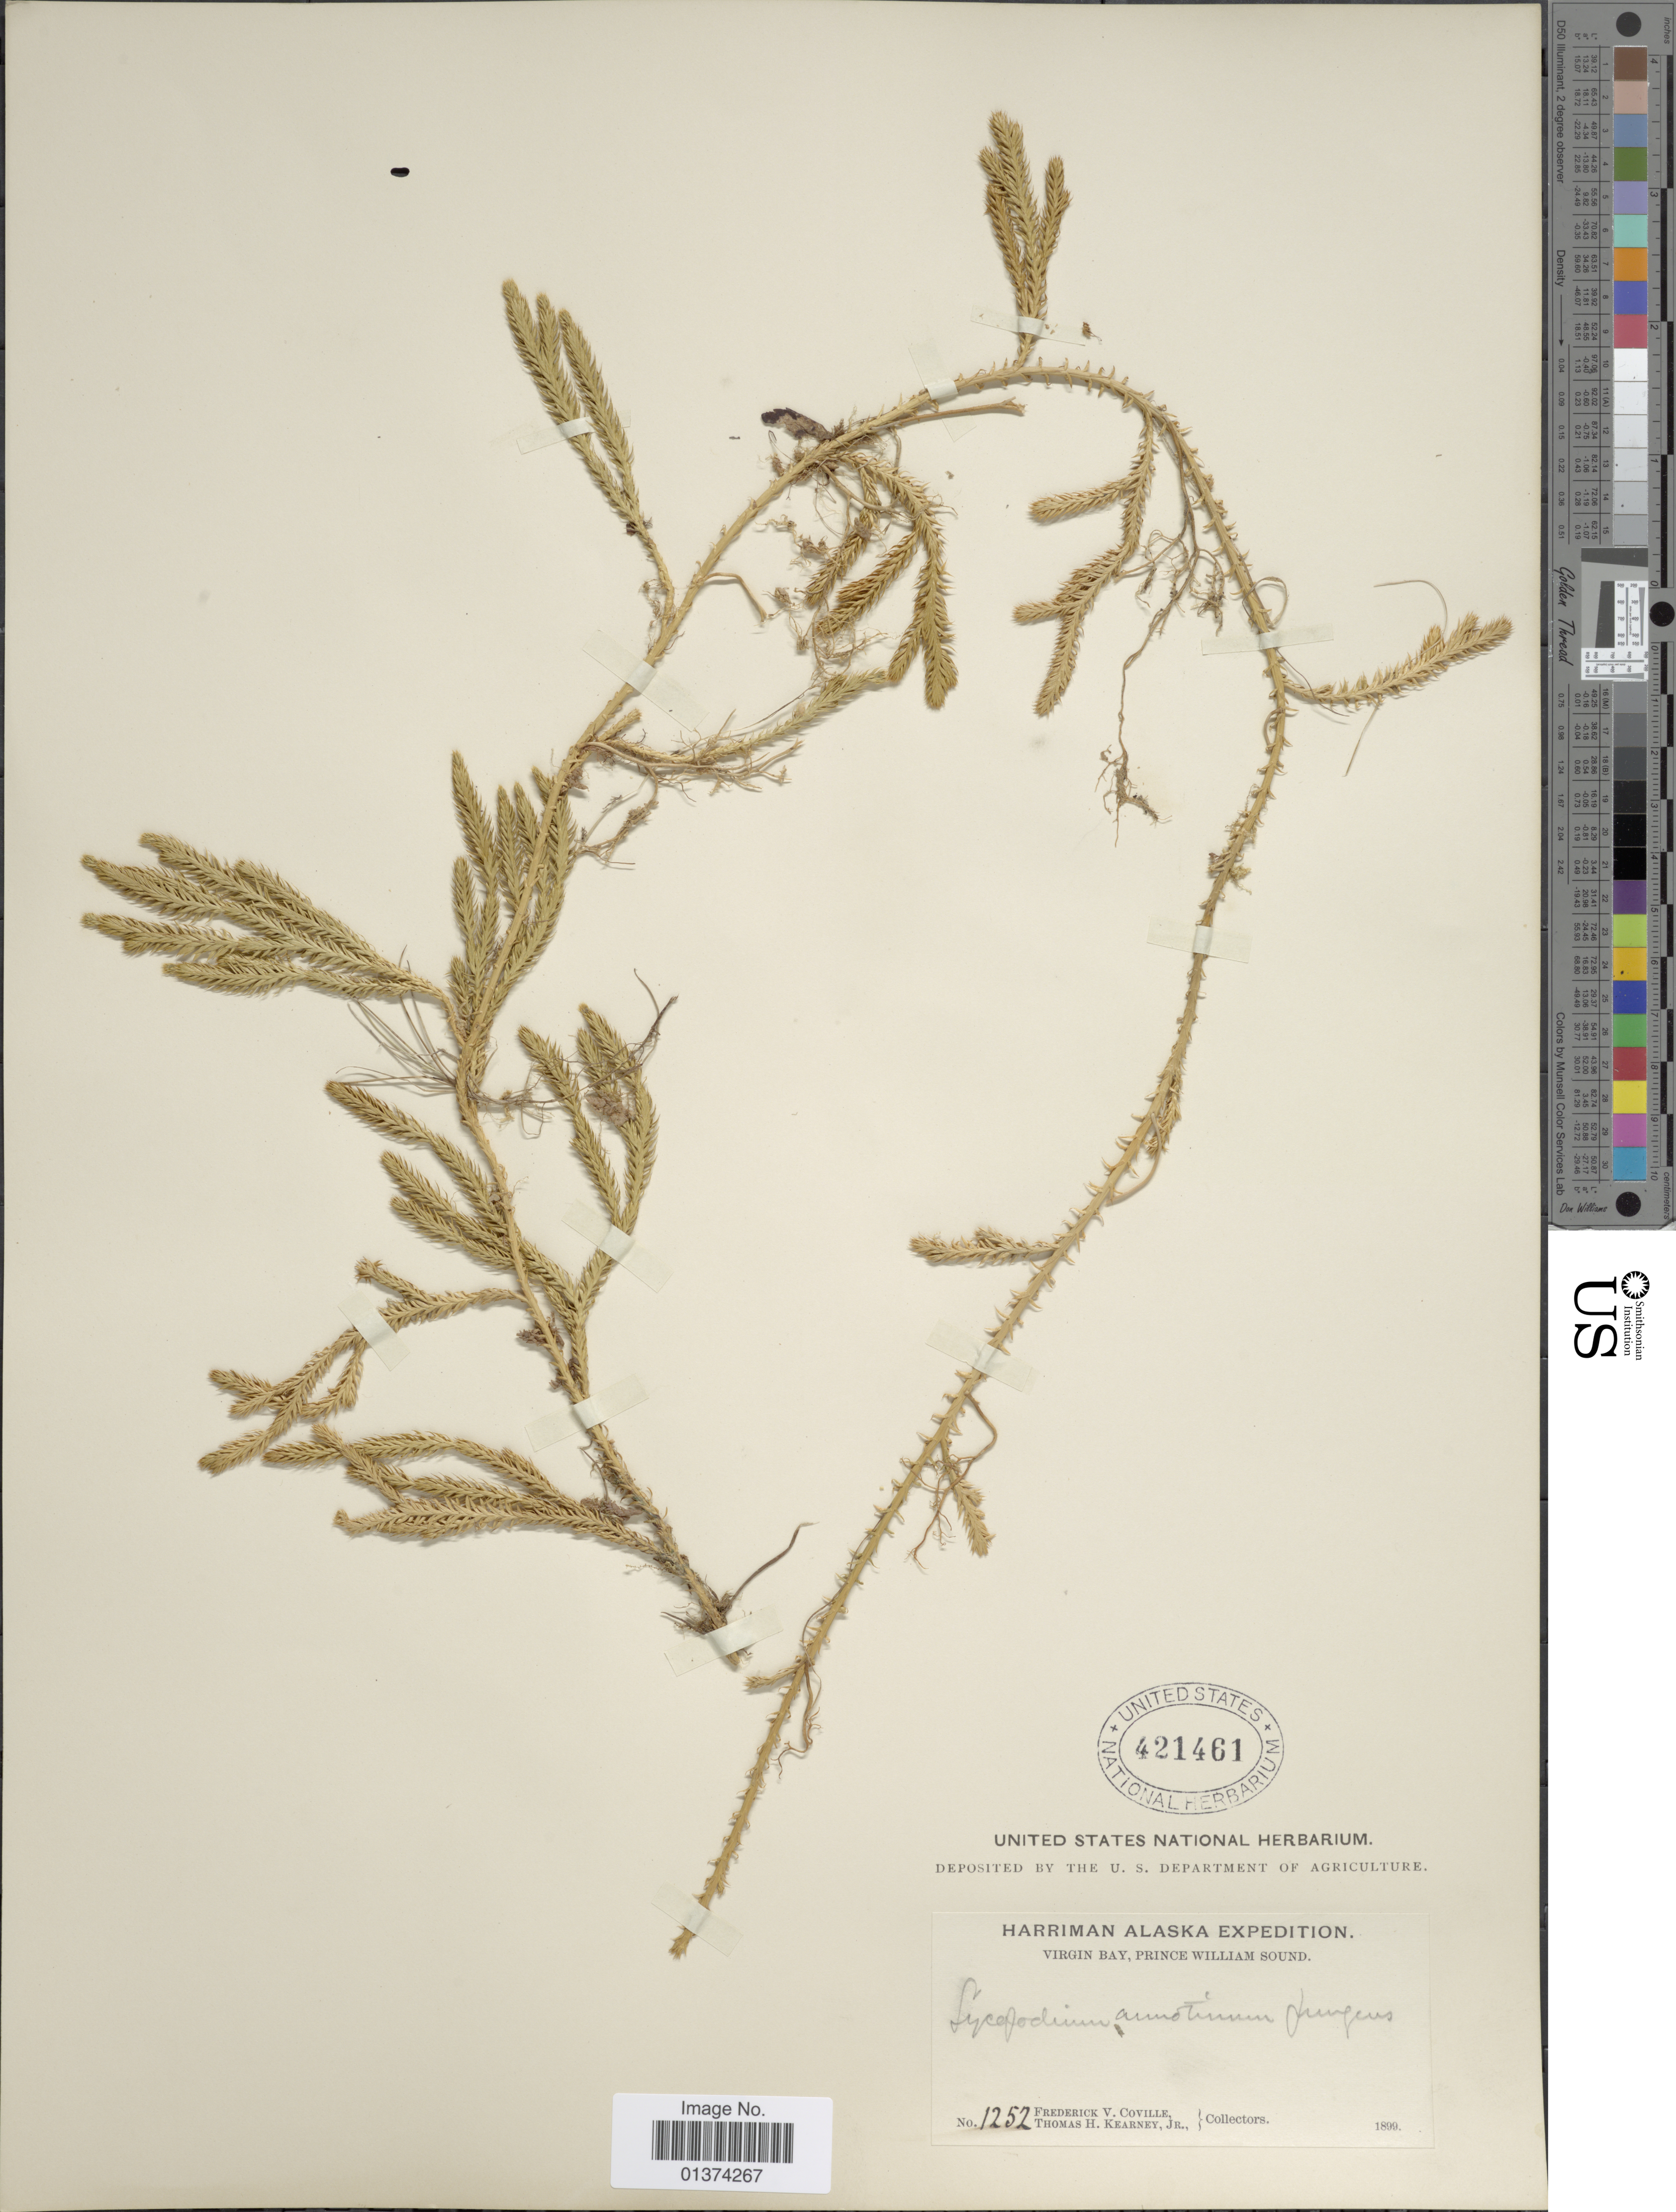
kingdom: Plantae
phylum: Tracheophyta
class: Lycopodiopsida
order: Lycopodiales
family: Lycopodiaceae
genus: Spinulum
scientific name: Spinulum annotinum subsp. annotinum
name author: (L.) A. Haines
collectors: F. V. Coville & T. H. Kearney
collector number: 1252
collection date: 1899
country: United States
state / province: Alaska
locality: Virgin Bay, Prince William Sound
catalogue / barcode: US 421461